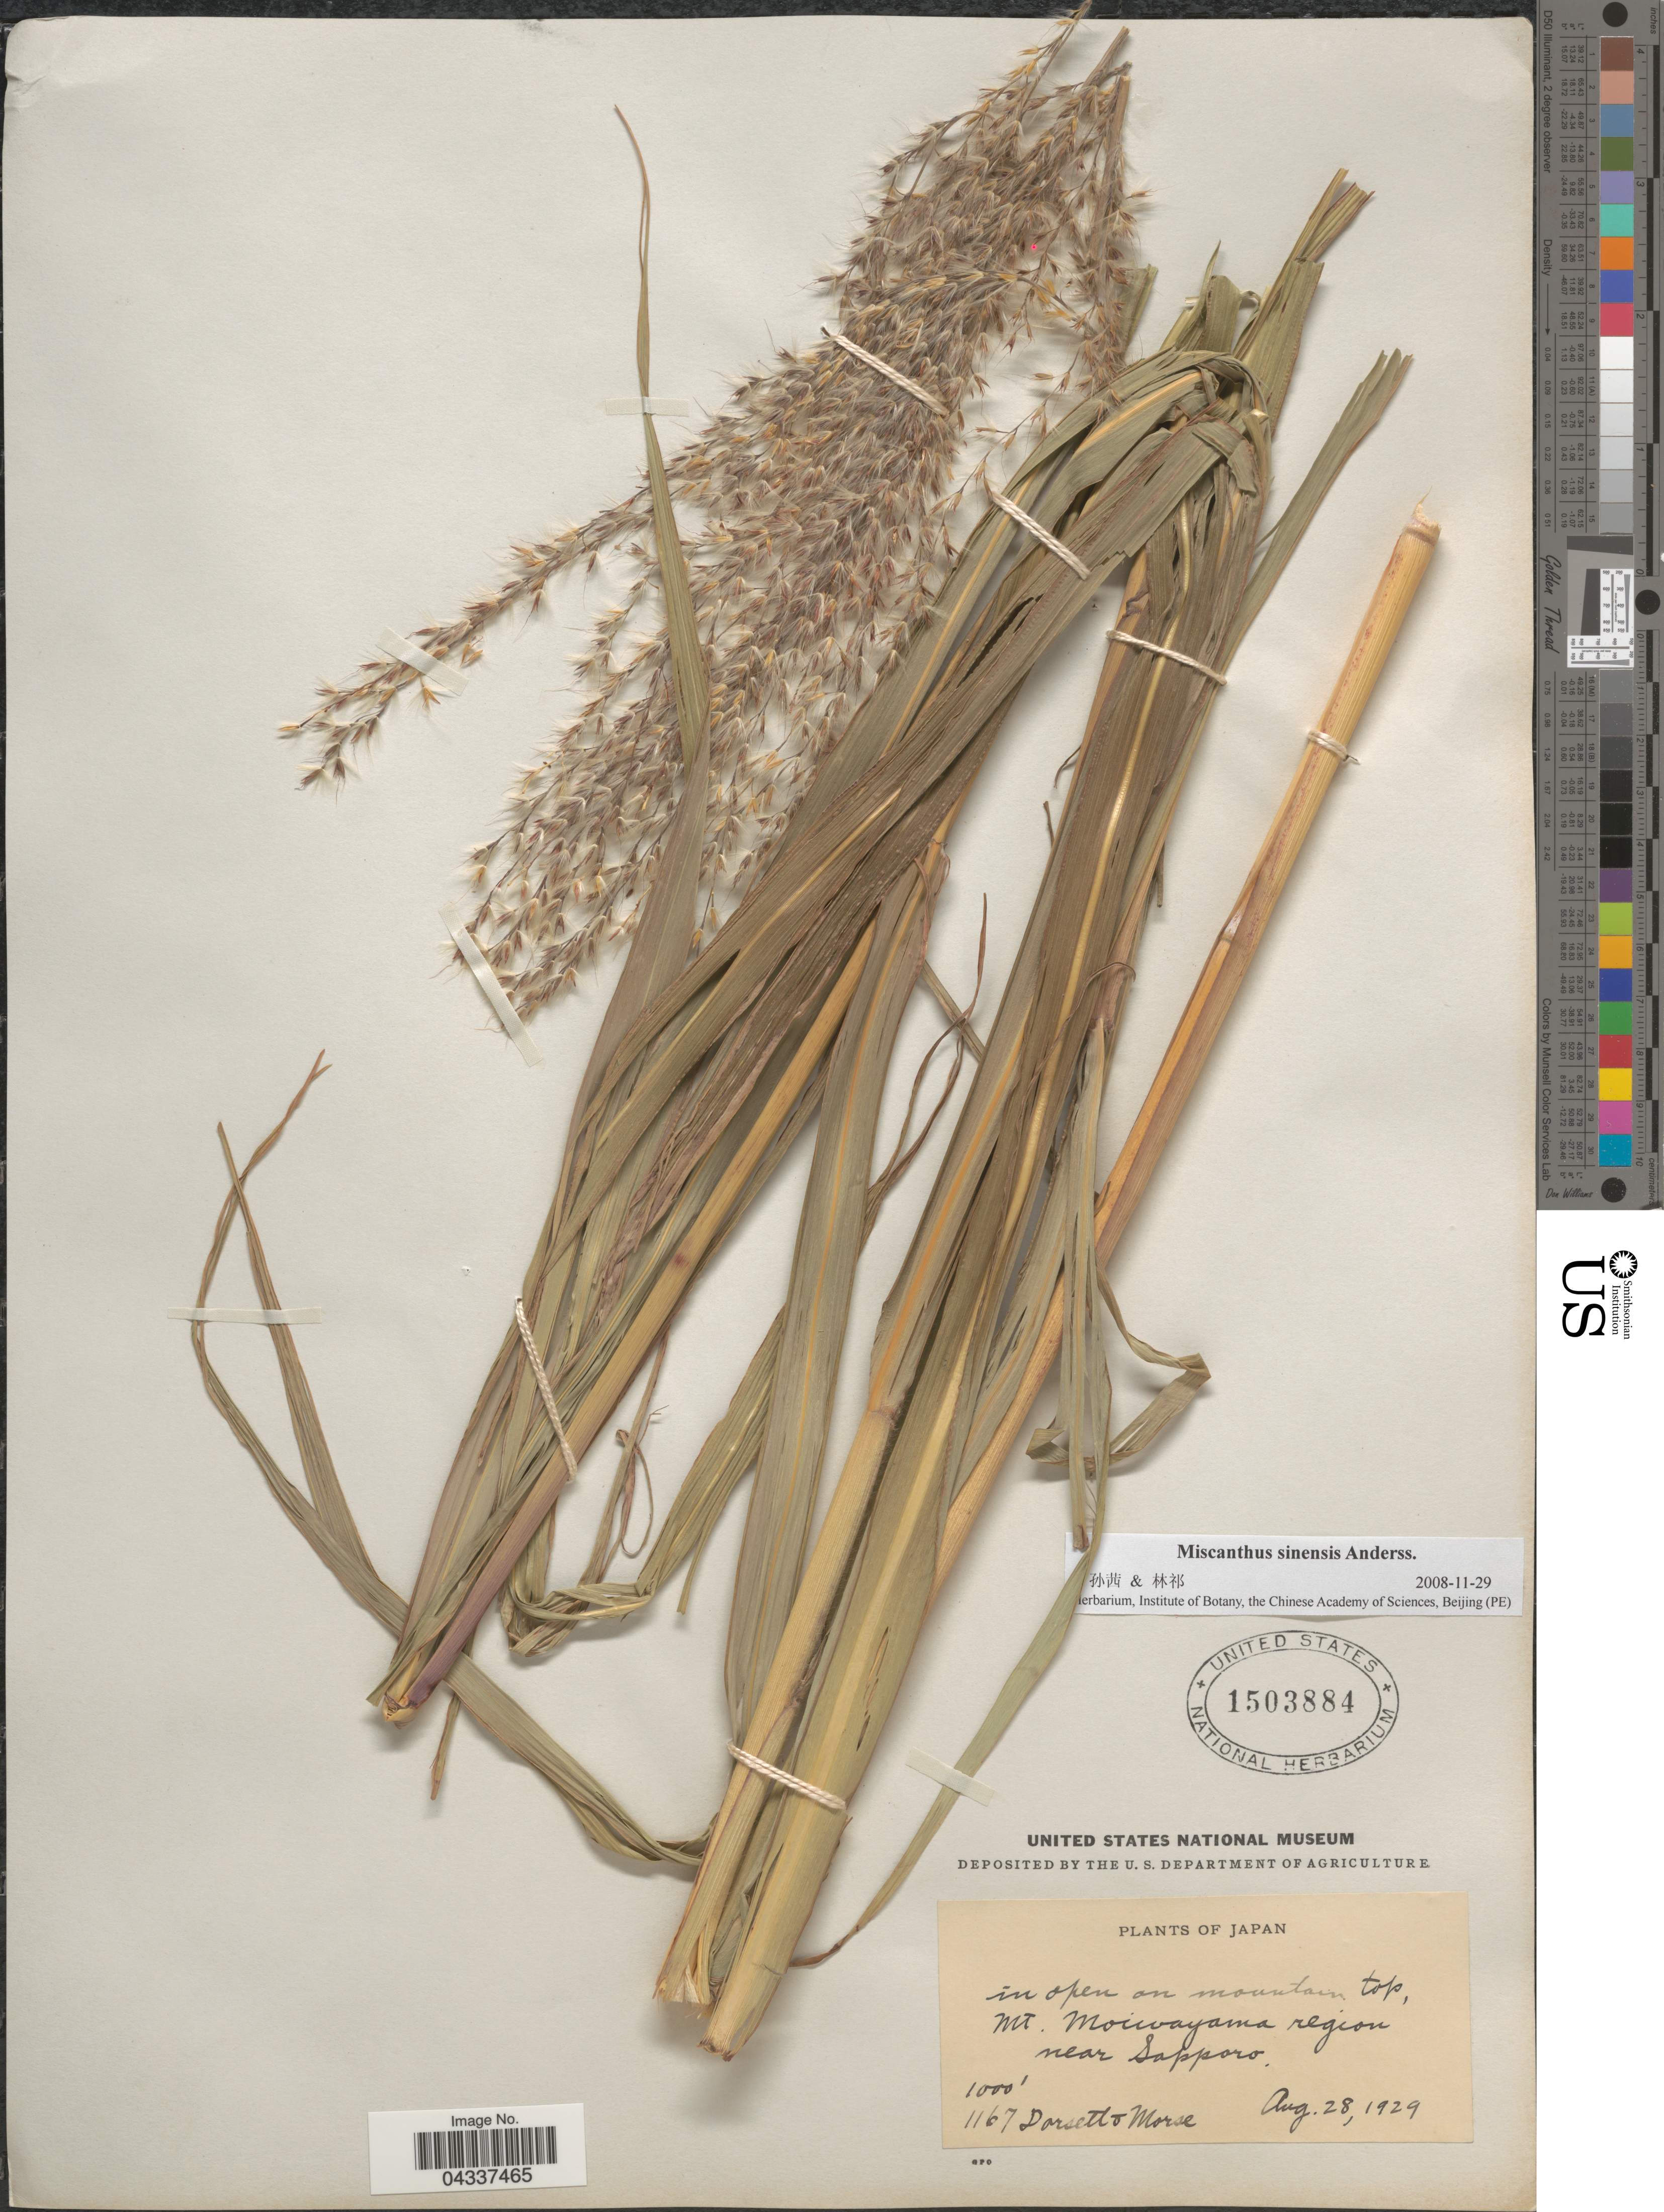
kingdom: Plantae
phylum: Tracheophyta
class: Liliopsida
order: Poales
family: Poaceae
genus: Miscanthus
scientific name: Miscanthus sinensis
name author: Andersson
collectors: -- Dorsett & -. Morse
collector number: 1167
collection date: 1929-08-28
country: Japan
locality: In open on mountain top, Mt. Moiwayama region near Sapporo.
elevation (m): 305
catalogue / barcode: US 1503884